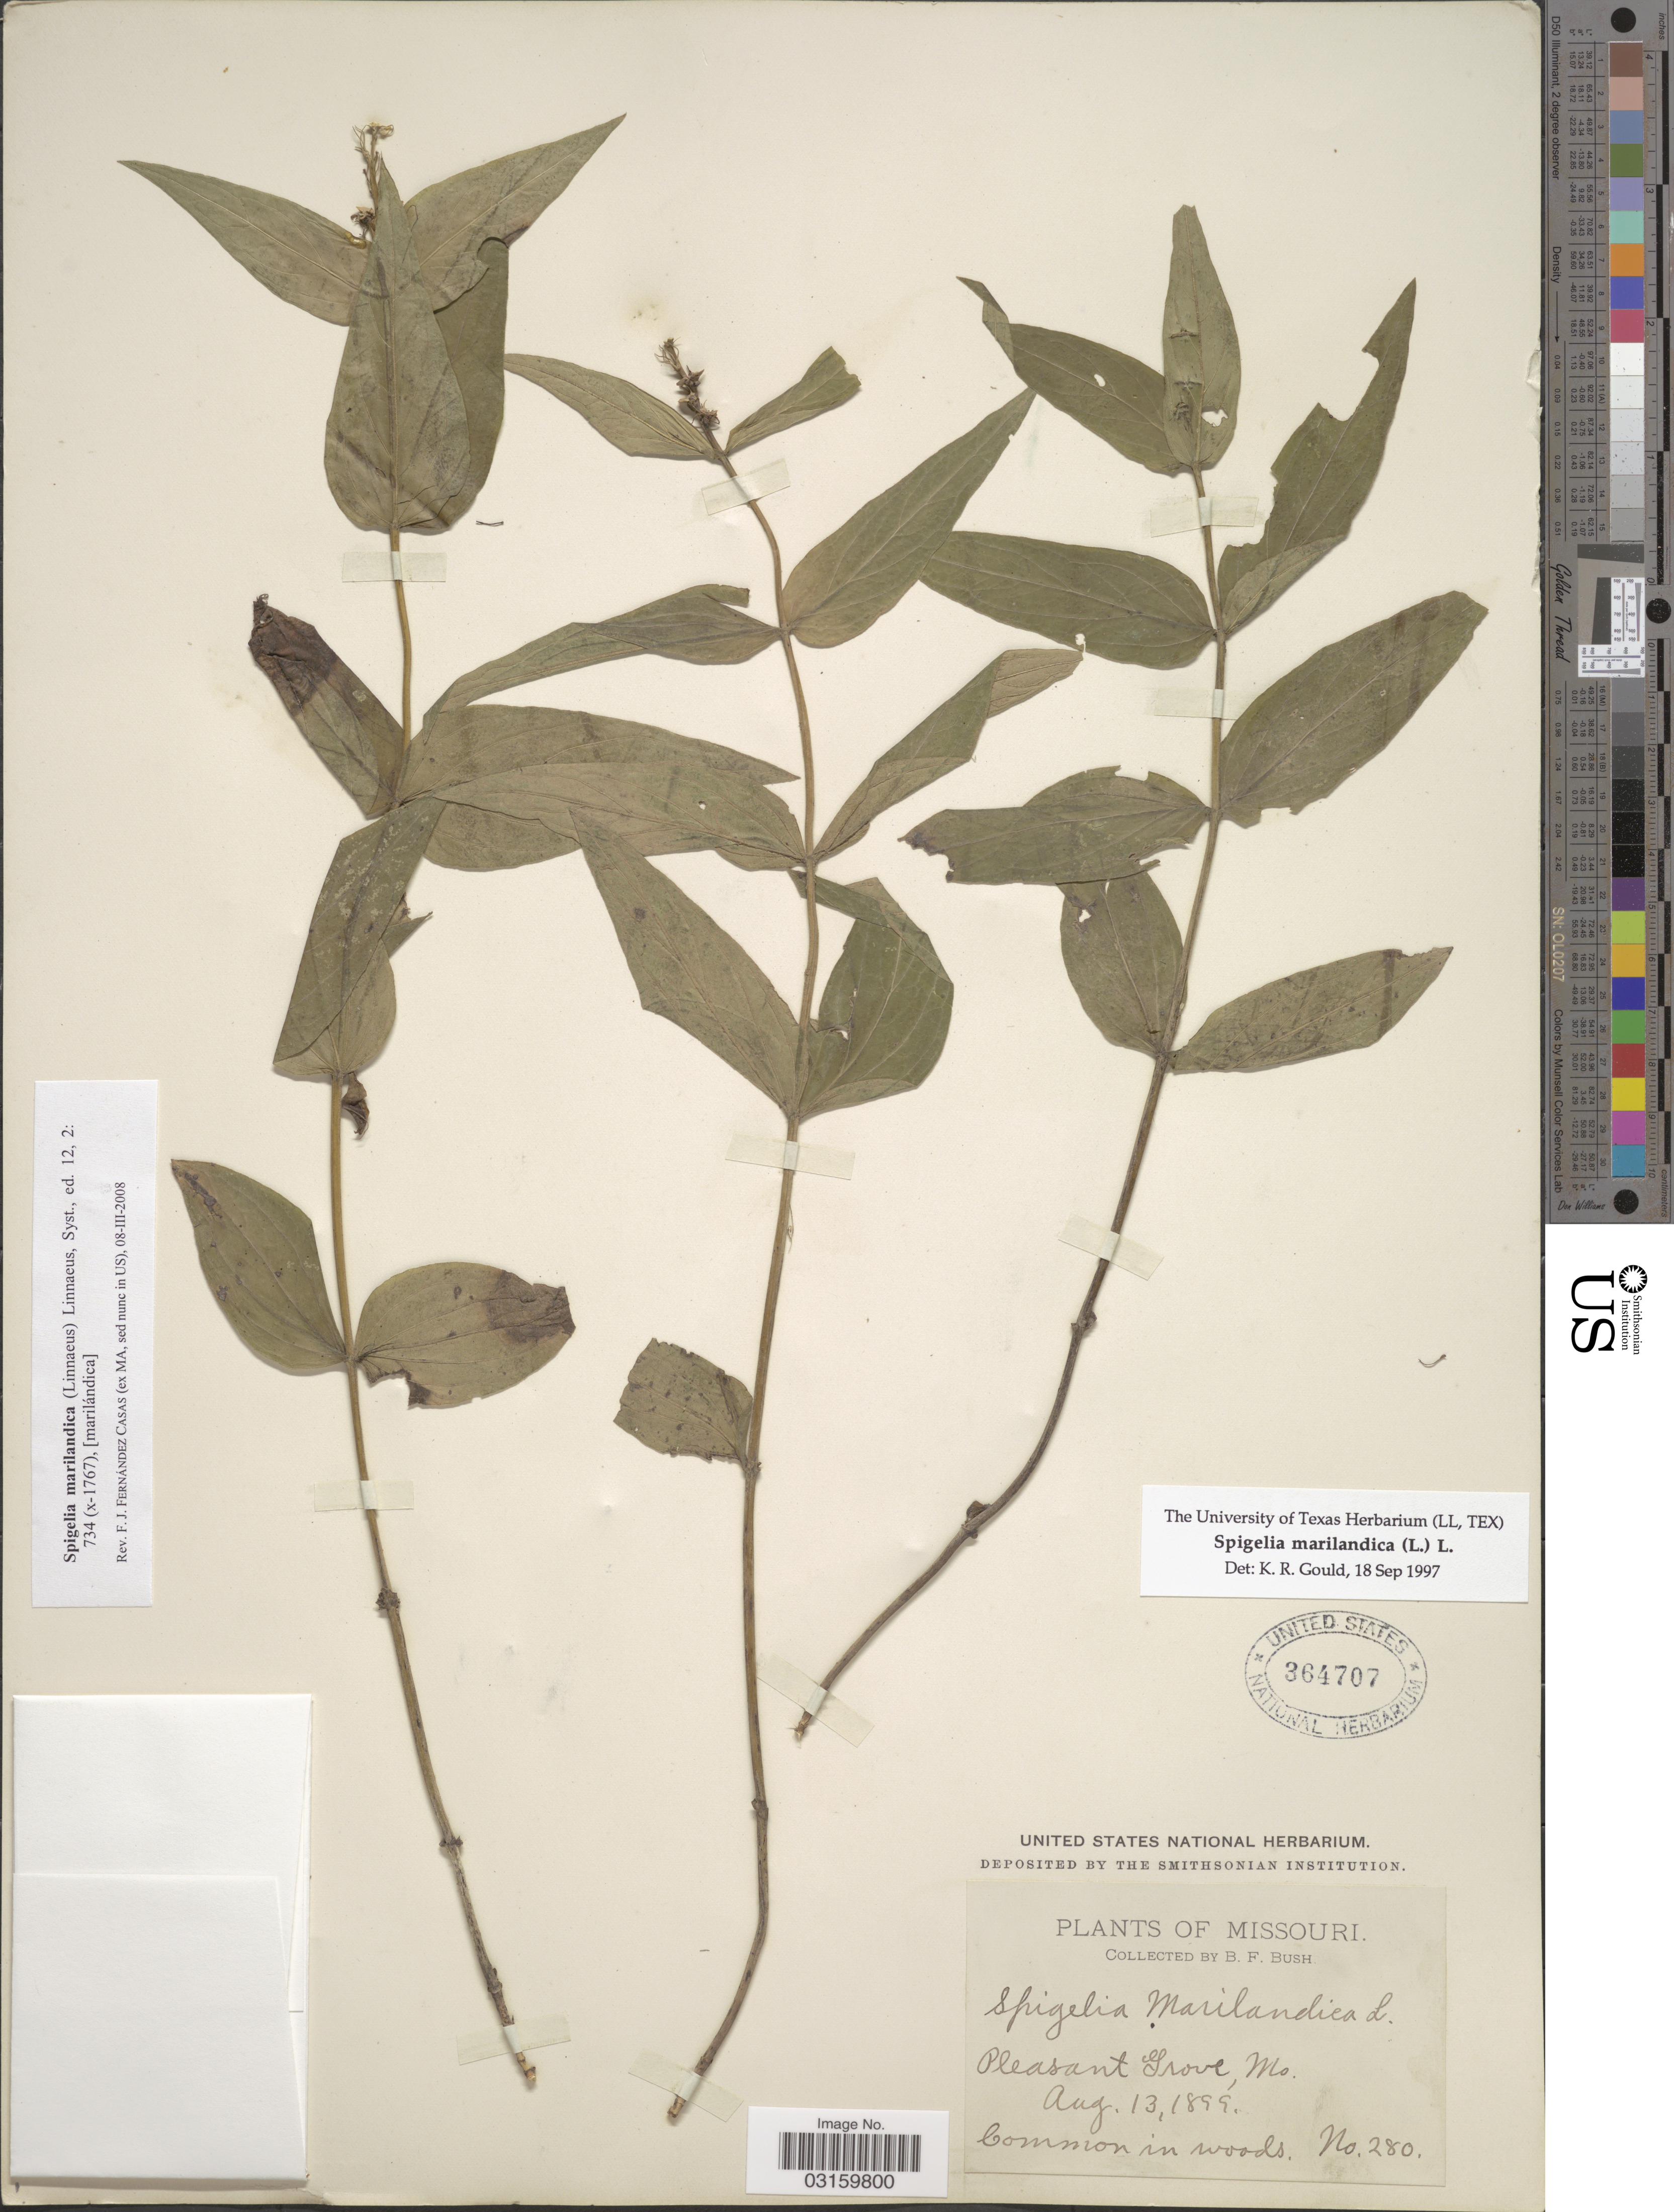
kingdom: Plantae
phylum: Tracheophyta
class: Magnoliopsida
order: Gentianales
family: Loganiaceae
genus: Spigelia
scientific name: Spigelia marilandica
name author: (L.) L.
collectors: B. F. Bush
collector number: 280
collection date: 1899-08-13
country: United States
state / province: Missouri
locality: Pleasant Grove.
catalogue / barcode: US 364707